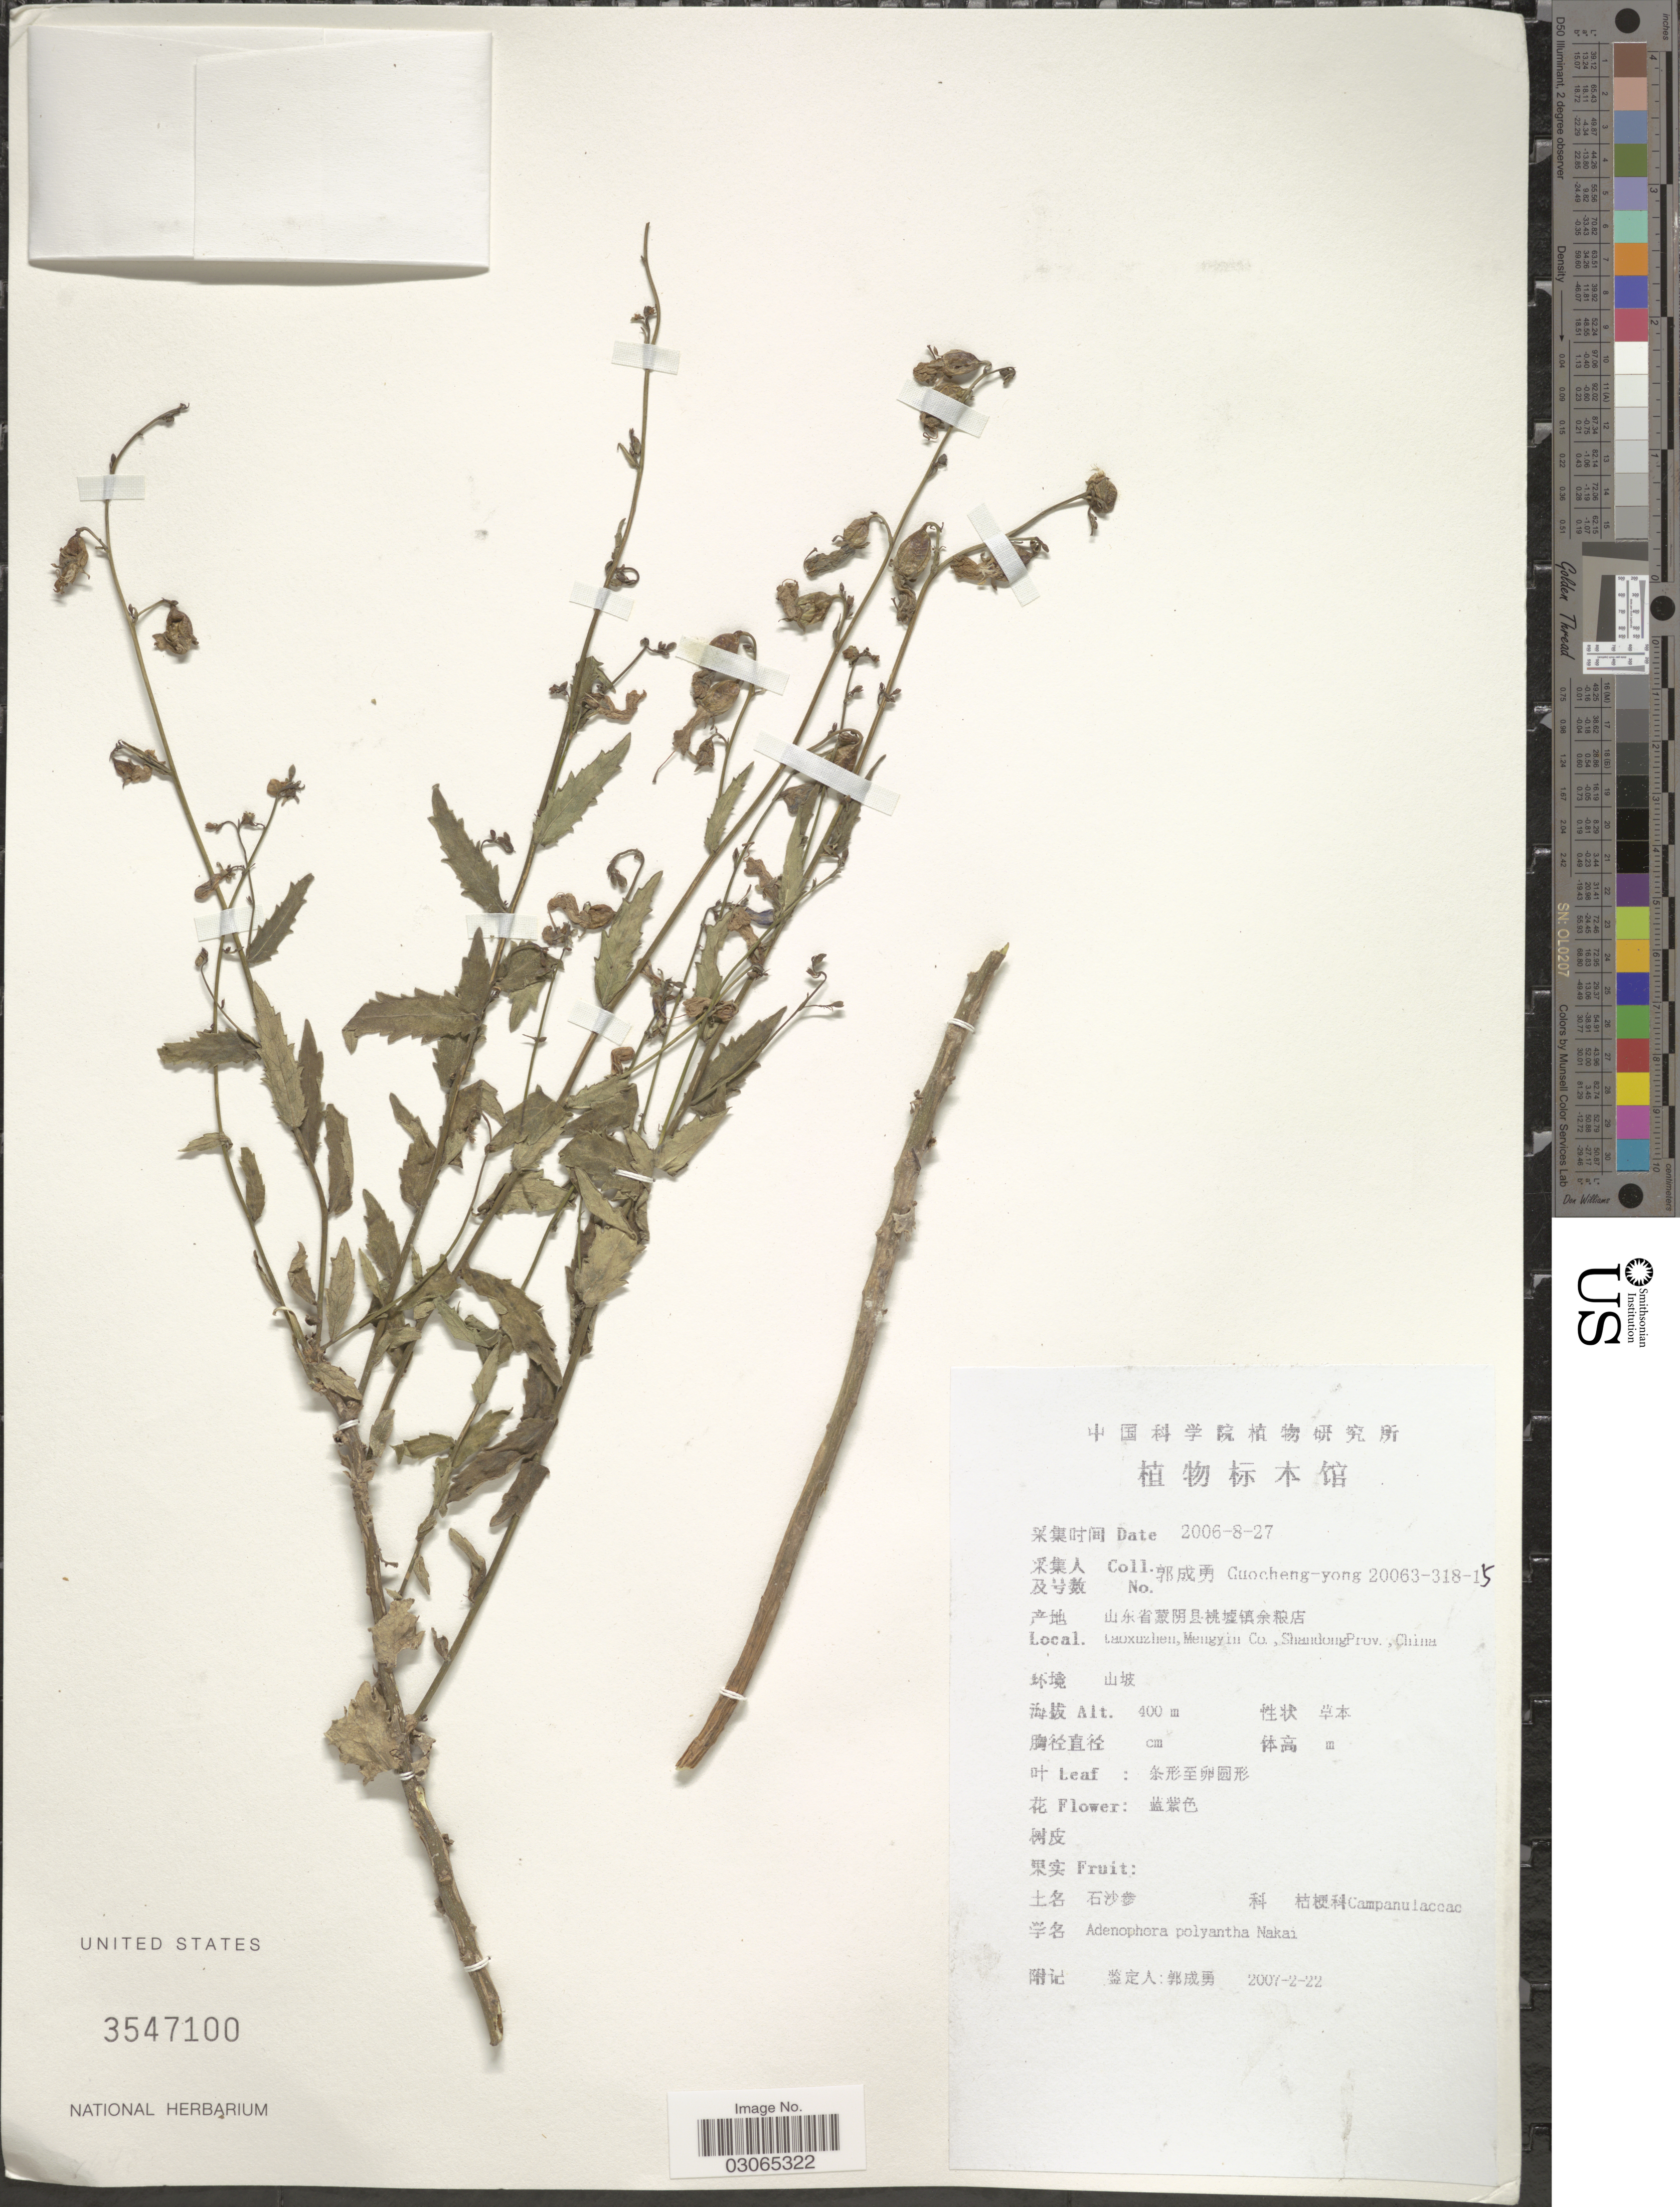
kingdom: Plantae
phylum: Tracheophyta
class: Magnoliopsida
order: Asterales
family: Campanulaceae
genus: Adenophora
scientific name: Adenophora polyantha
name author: Nakai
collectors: Guo cheng-yong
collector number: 20063-318-15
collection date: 2006-08-27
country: China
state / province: Shandong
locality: Taoxuzhen, Mengyin Co.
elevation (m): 400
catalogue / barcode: US 3547100